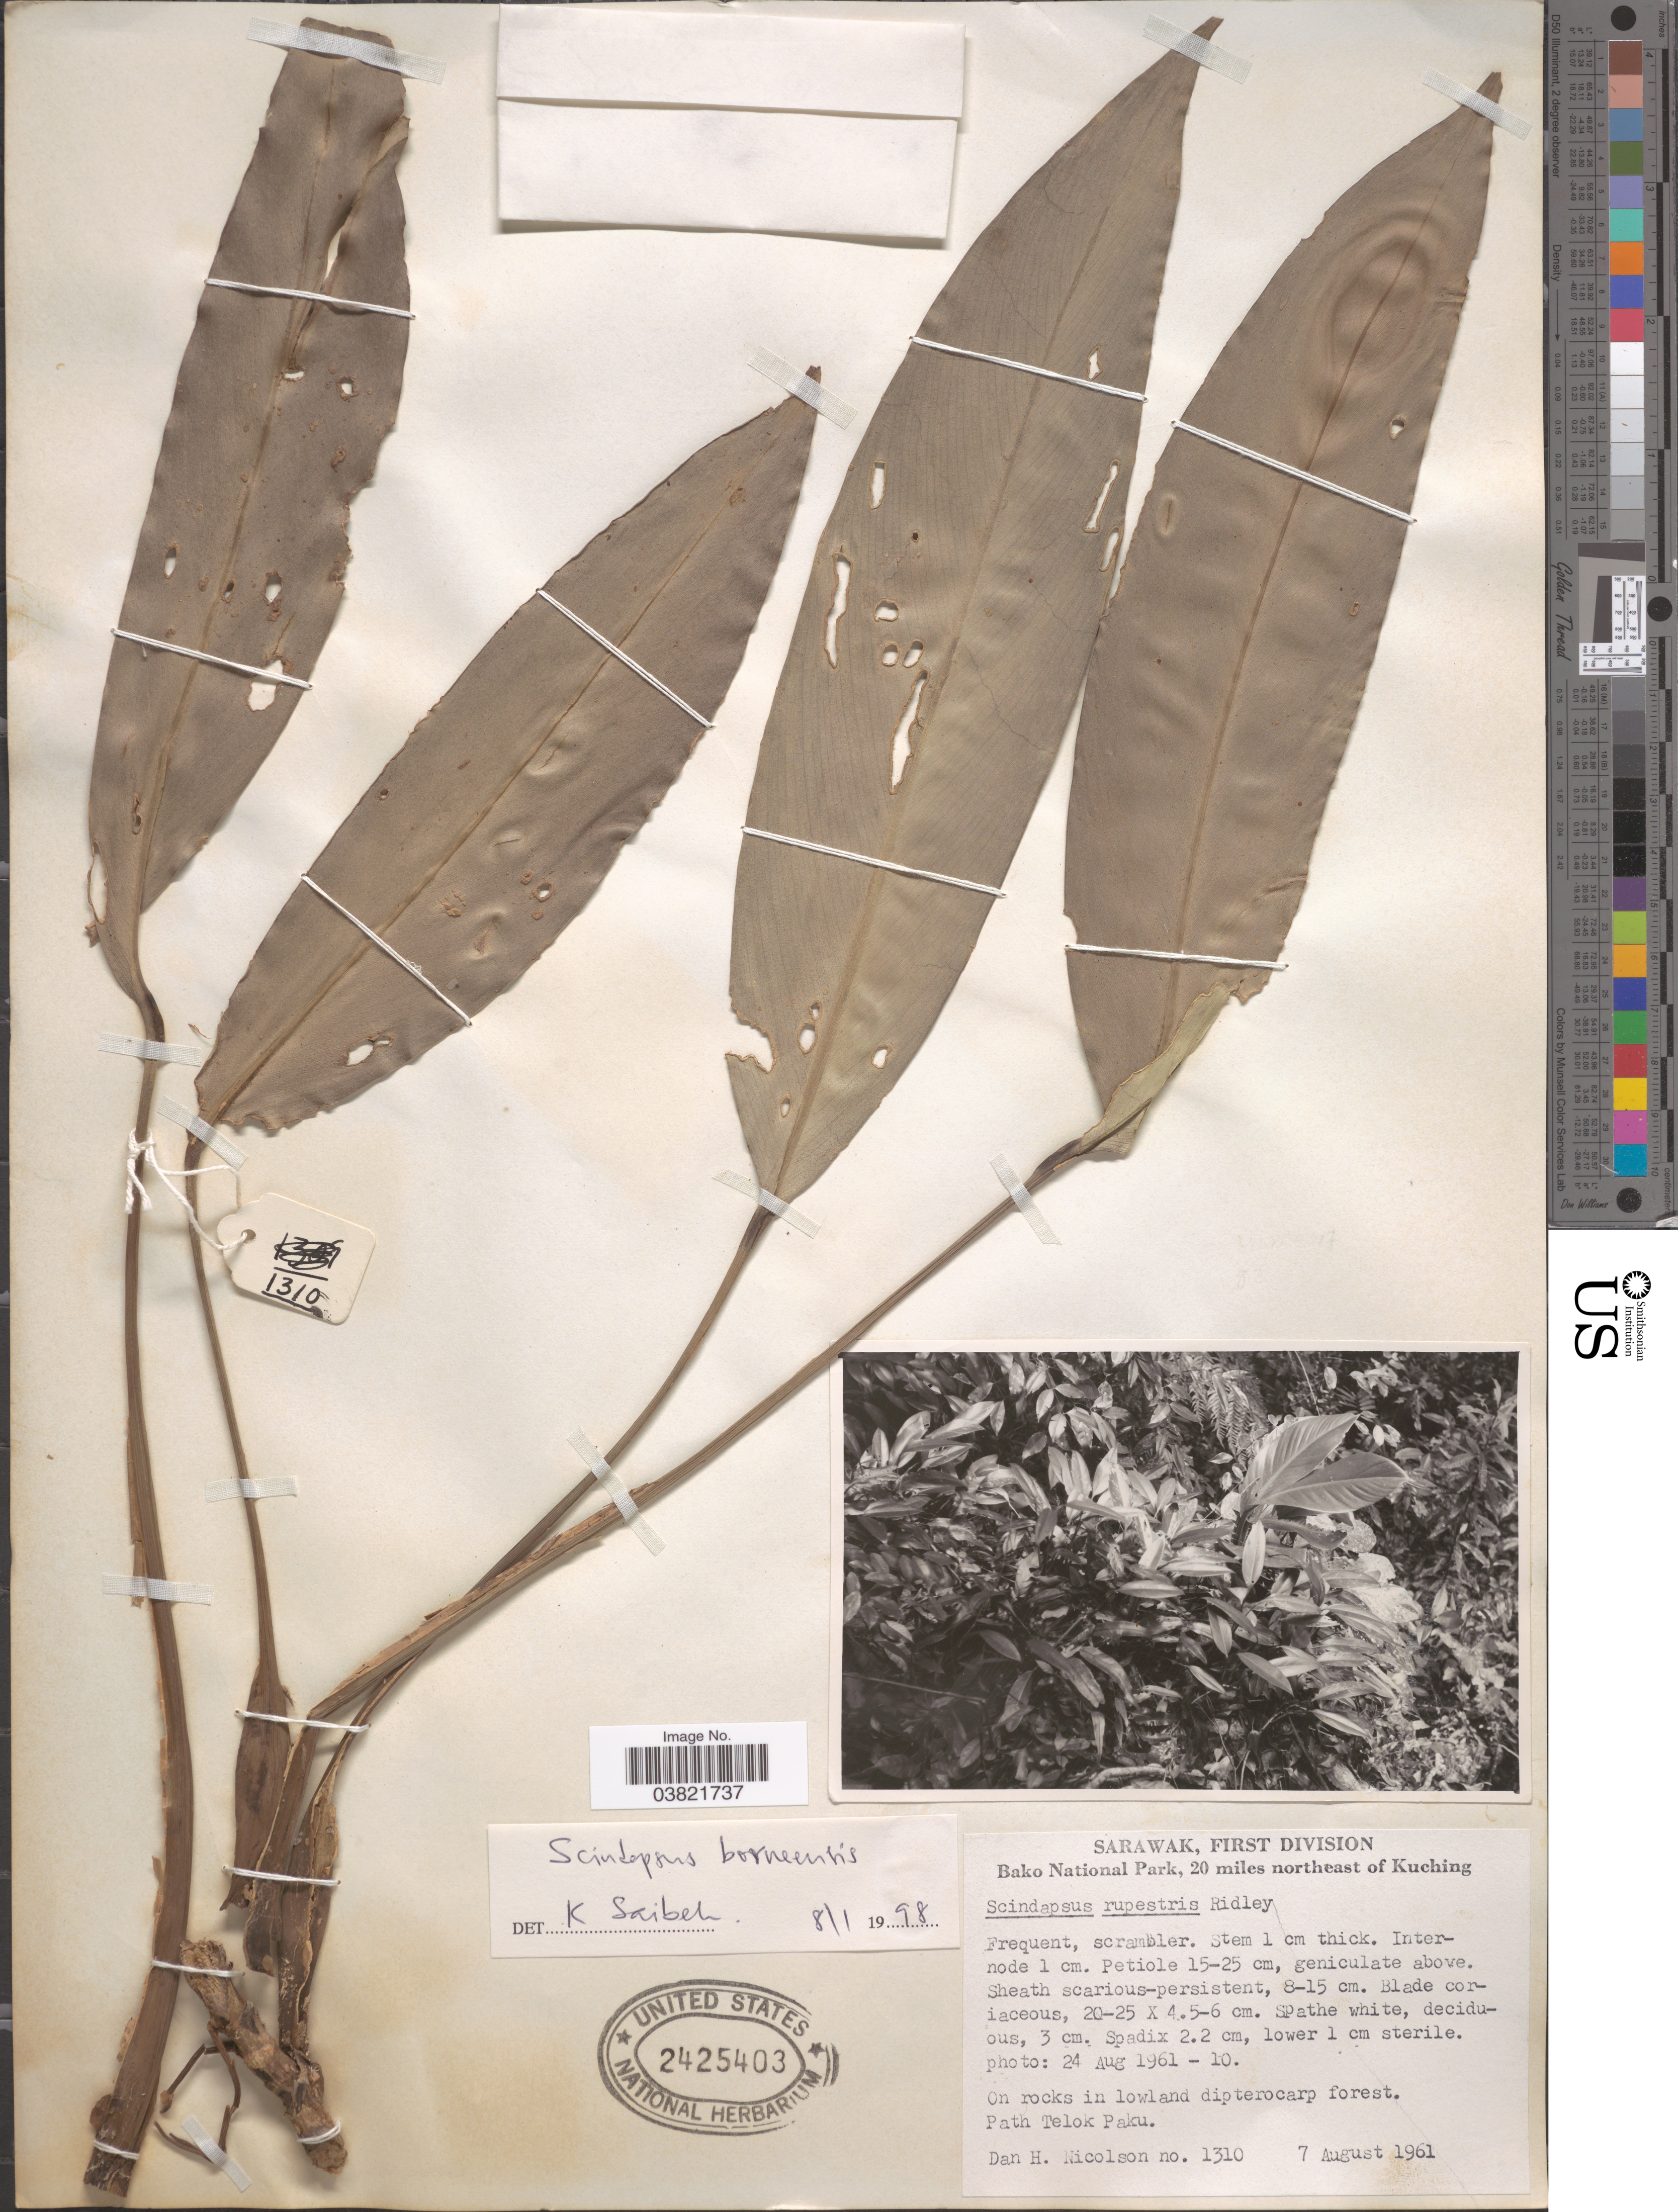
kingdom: Plantae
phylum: Tracheophyta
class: Liliopsida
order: Alismatales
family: Araceae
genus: Scindapsus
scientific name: Scindapsus borneensis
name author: Engl. & K. Krause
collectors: D. H. Nicolson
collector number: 1310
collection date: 1961-08-07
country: Malaysia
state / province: Sarawak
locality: First Division, Bako National Park, 20 miles northeast of Kuching. On rocks in lowland dipterocarp forest. Path Telok Paku.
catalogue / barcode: US 2425403